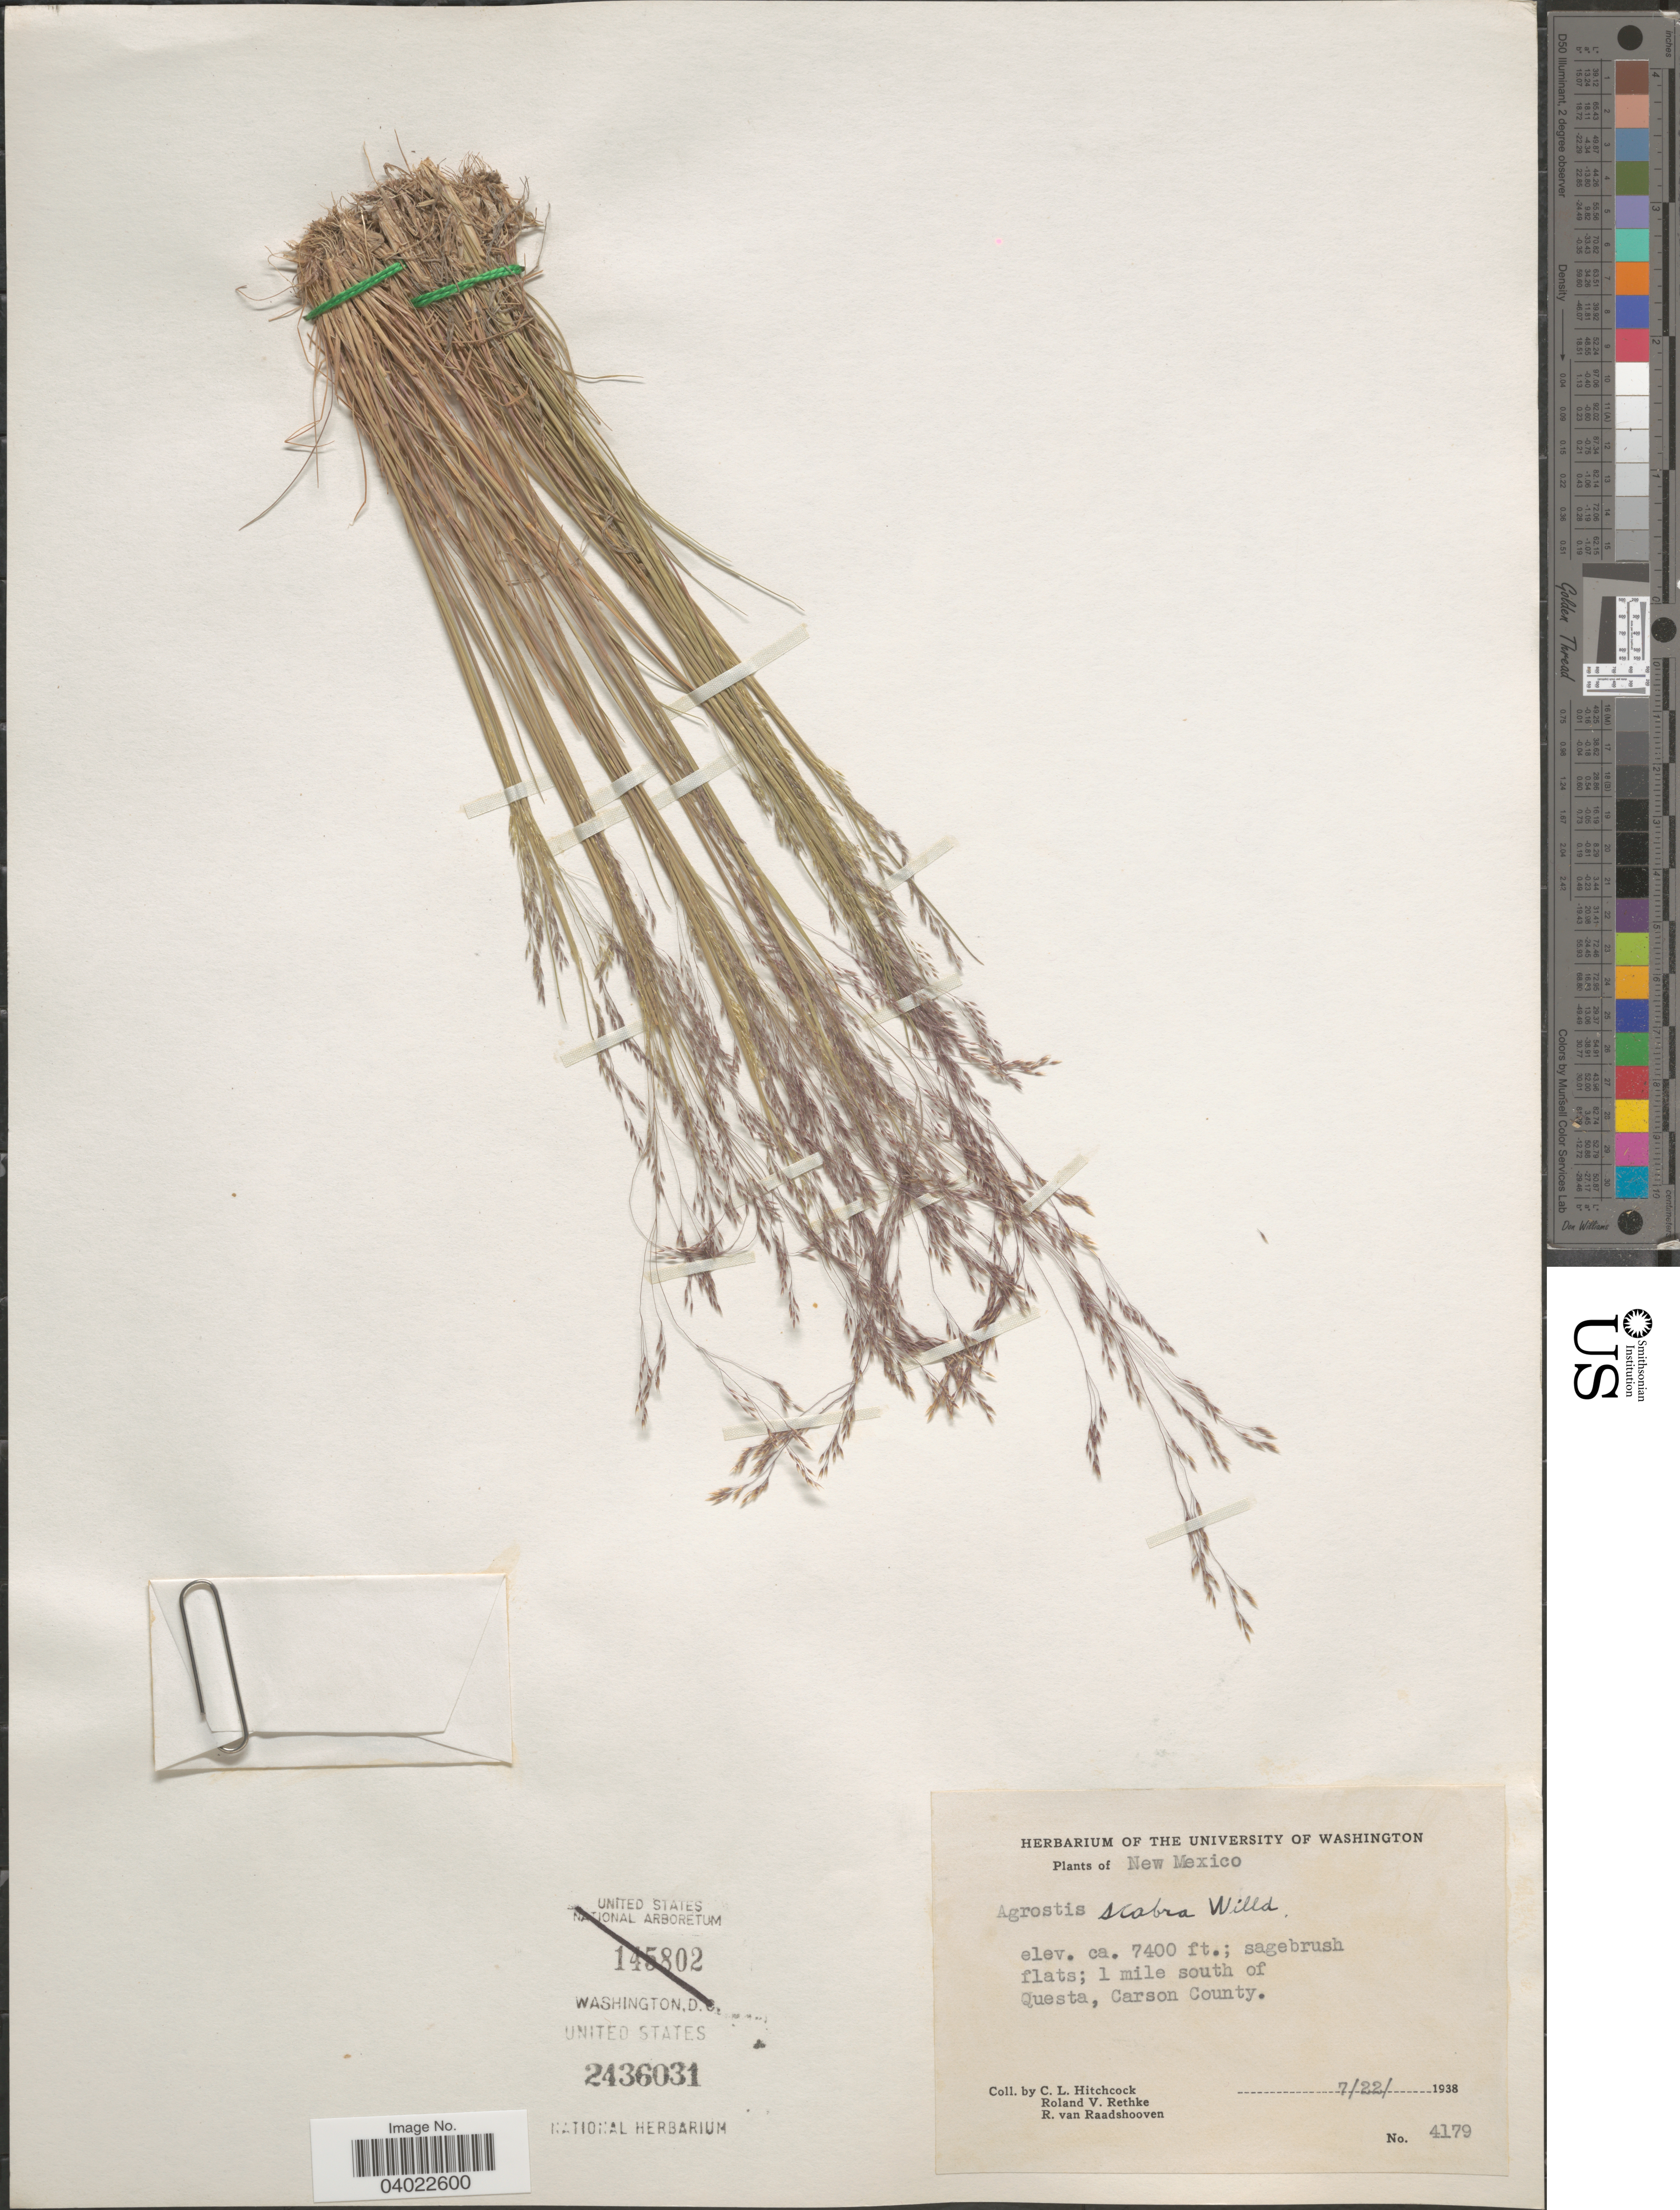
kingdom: Plantae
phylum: Tracheophyta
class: Liliopsida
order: Poales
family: Poaceae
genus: Agrostis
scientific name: Agrostis scabra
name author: Willd.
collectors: C. L. Hitchcock, R. Rethke & R. Raadshooven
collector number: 4179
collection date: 1938-07-22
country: United States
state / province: New Mexico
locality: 1 mile south of Questa, Carson County.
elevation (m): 2256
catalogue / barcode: US 2436031